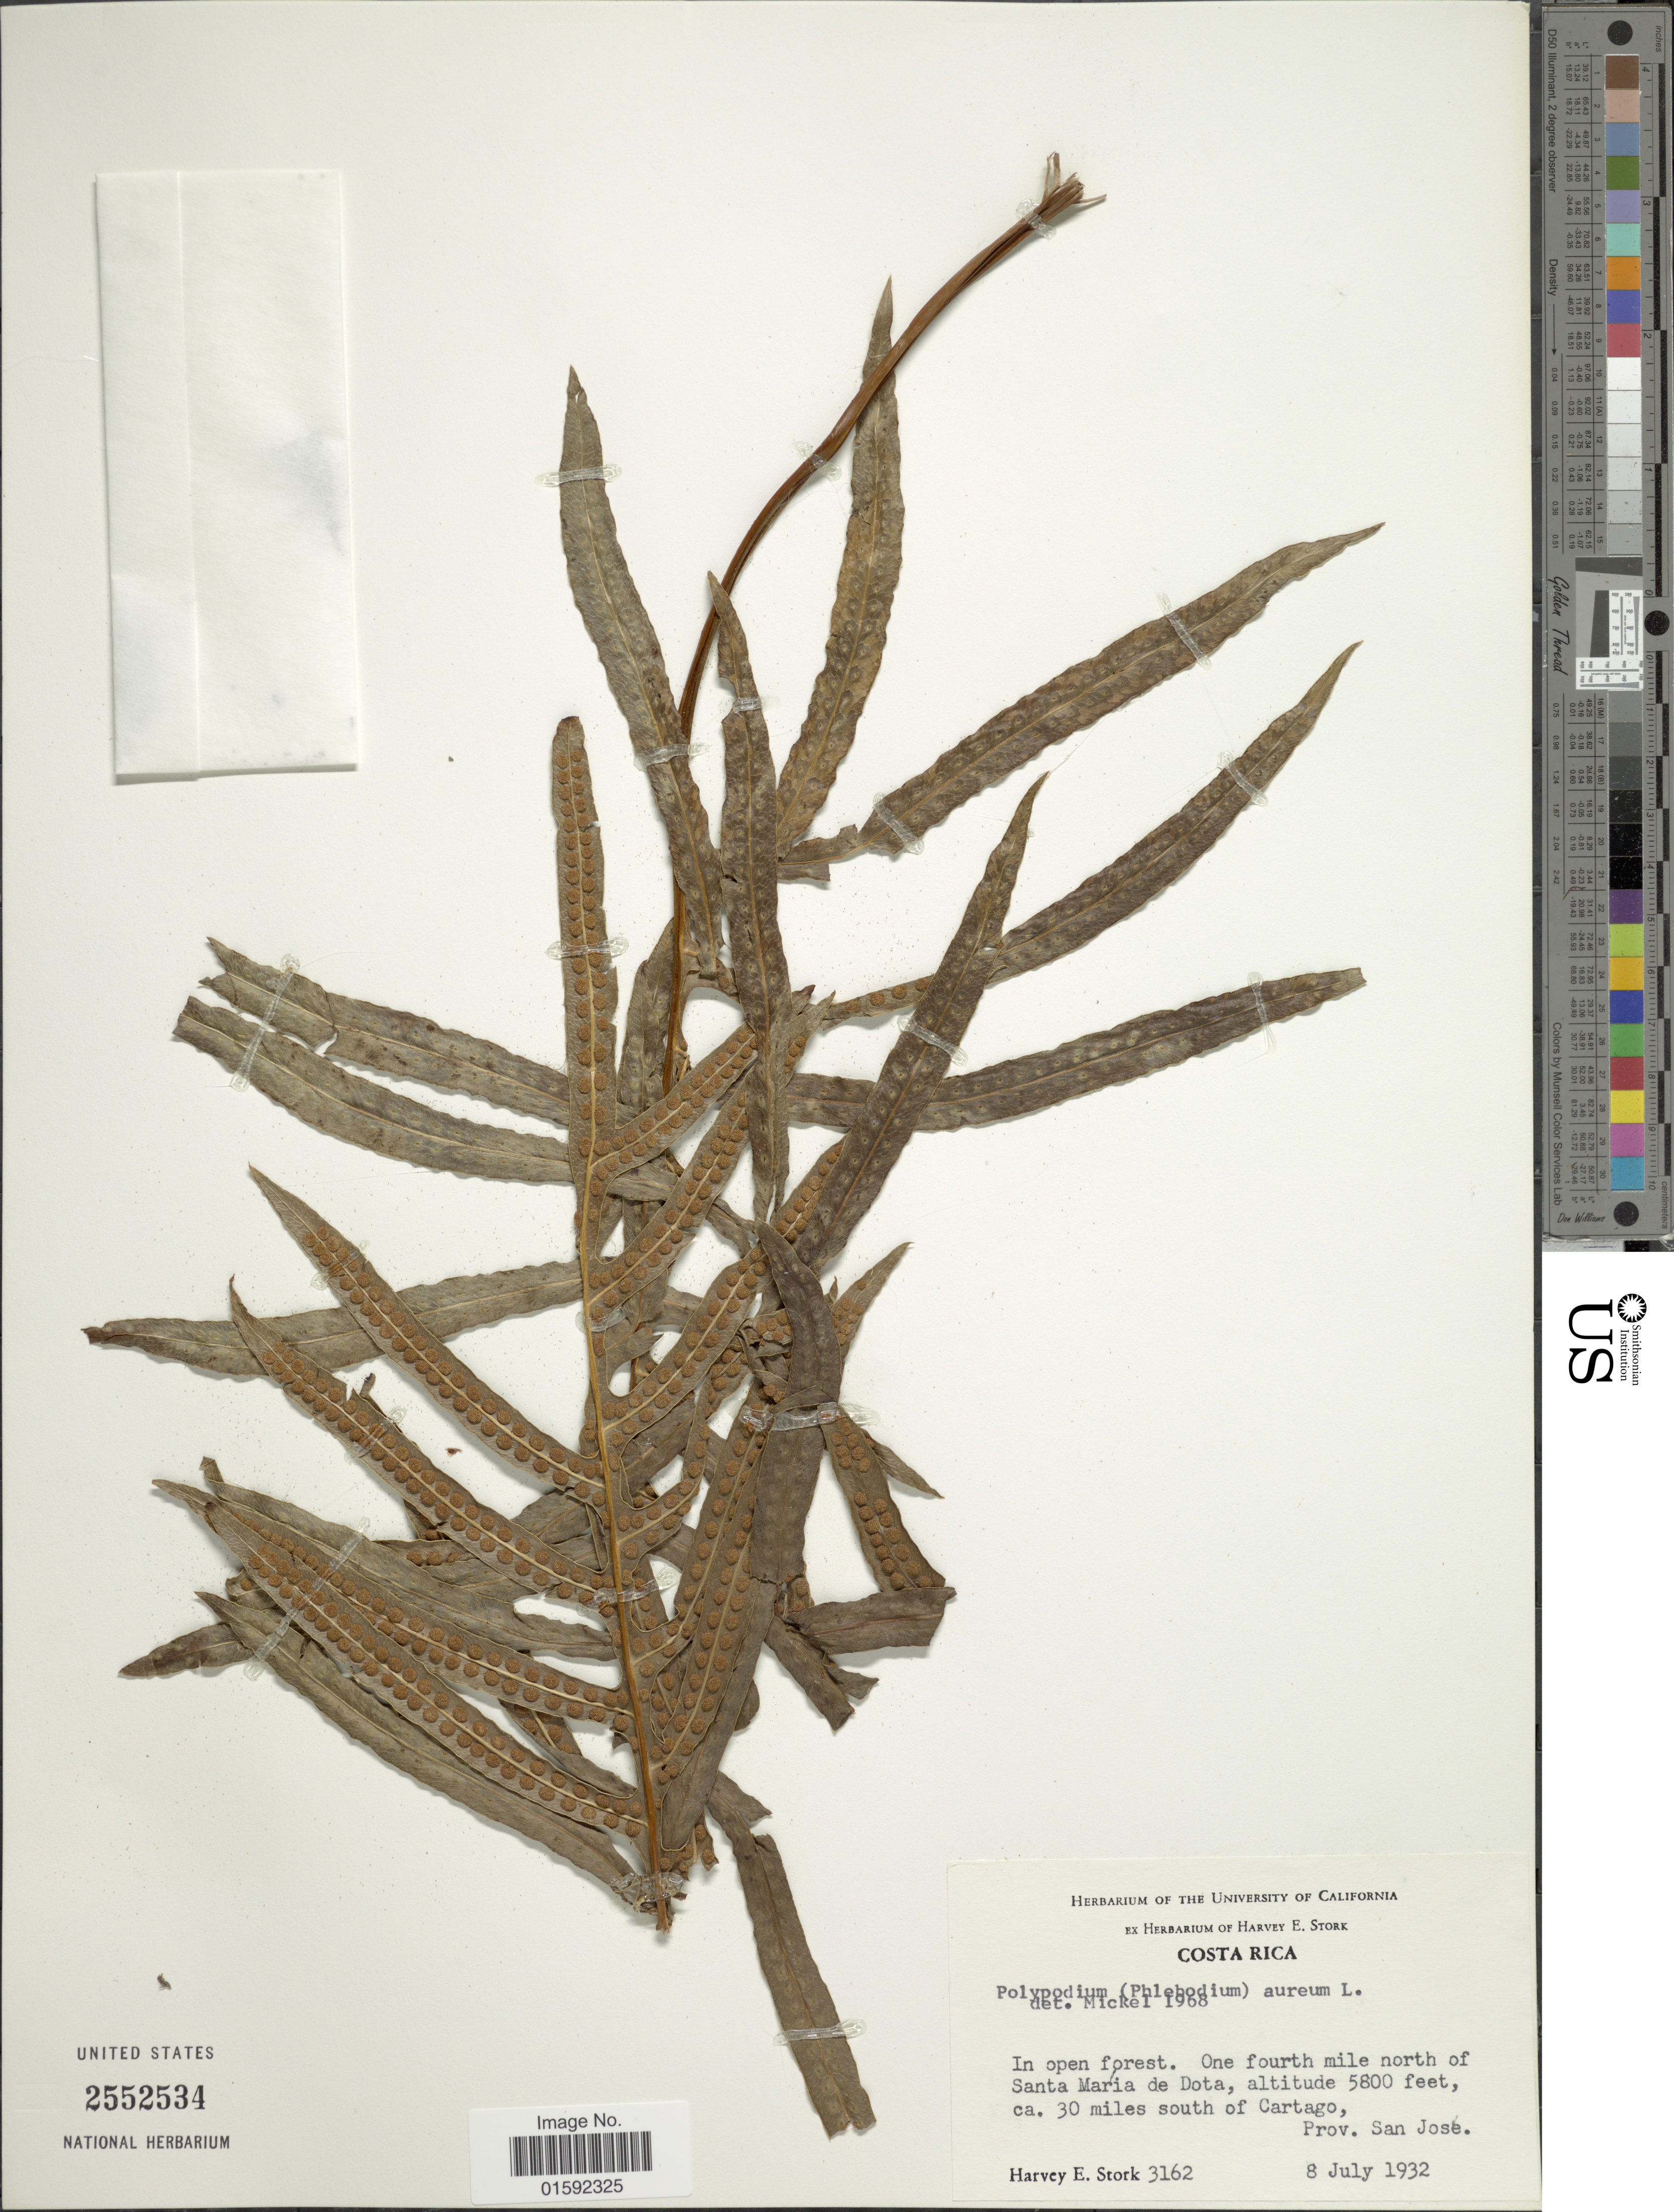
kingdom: Plantae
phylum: Tracheophyta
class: Polypodiopsida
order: Polypodiales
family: Polypodiaceae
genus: Phlebodium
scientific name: Phlebodium pseudoaureum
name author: (Cav.) Lellinger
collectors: H. E. Stork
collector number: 3162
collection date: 1932-07-08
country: Costa Rica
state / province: San José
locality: Costa Rica, One fourth mile north of Santa María de Dota, ca. 30 miles south of Cartago, prov. San José.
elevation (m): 1768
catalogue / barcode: US 2552534